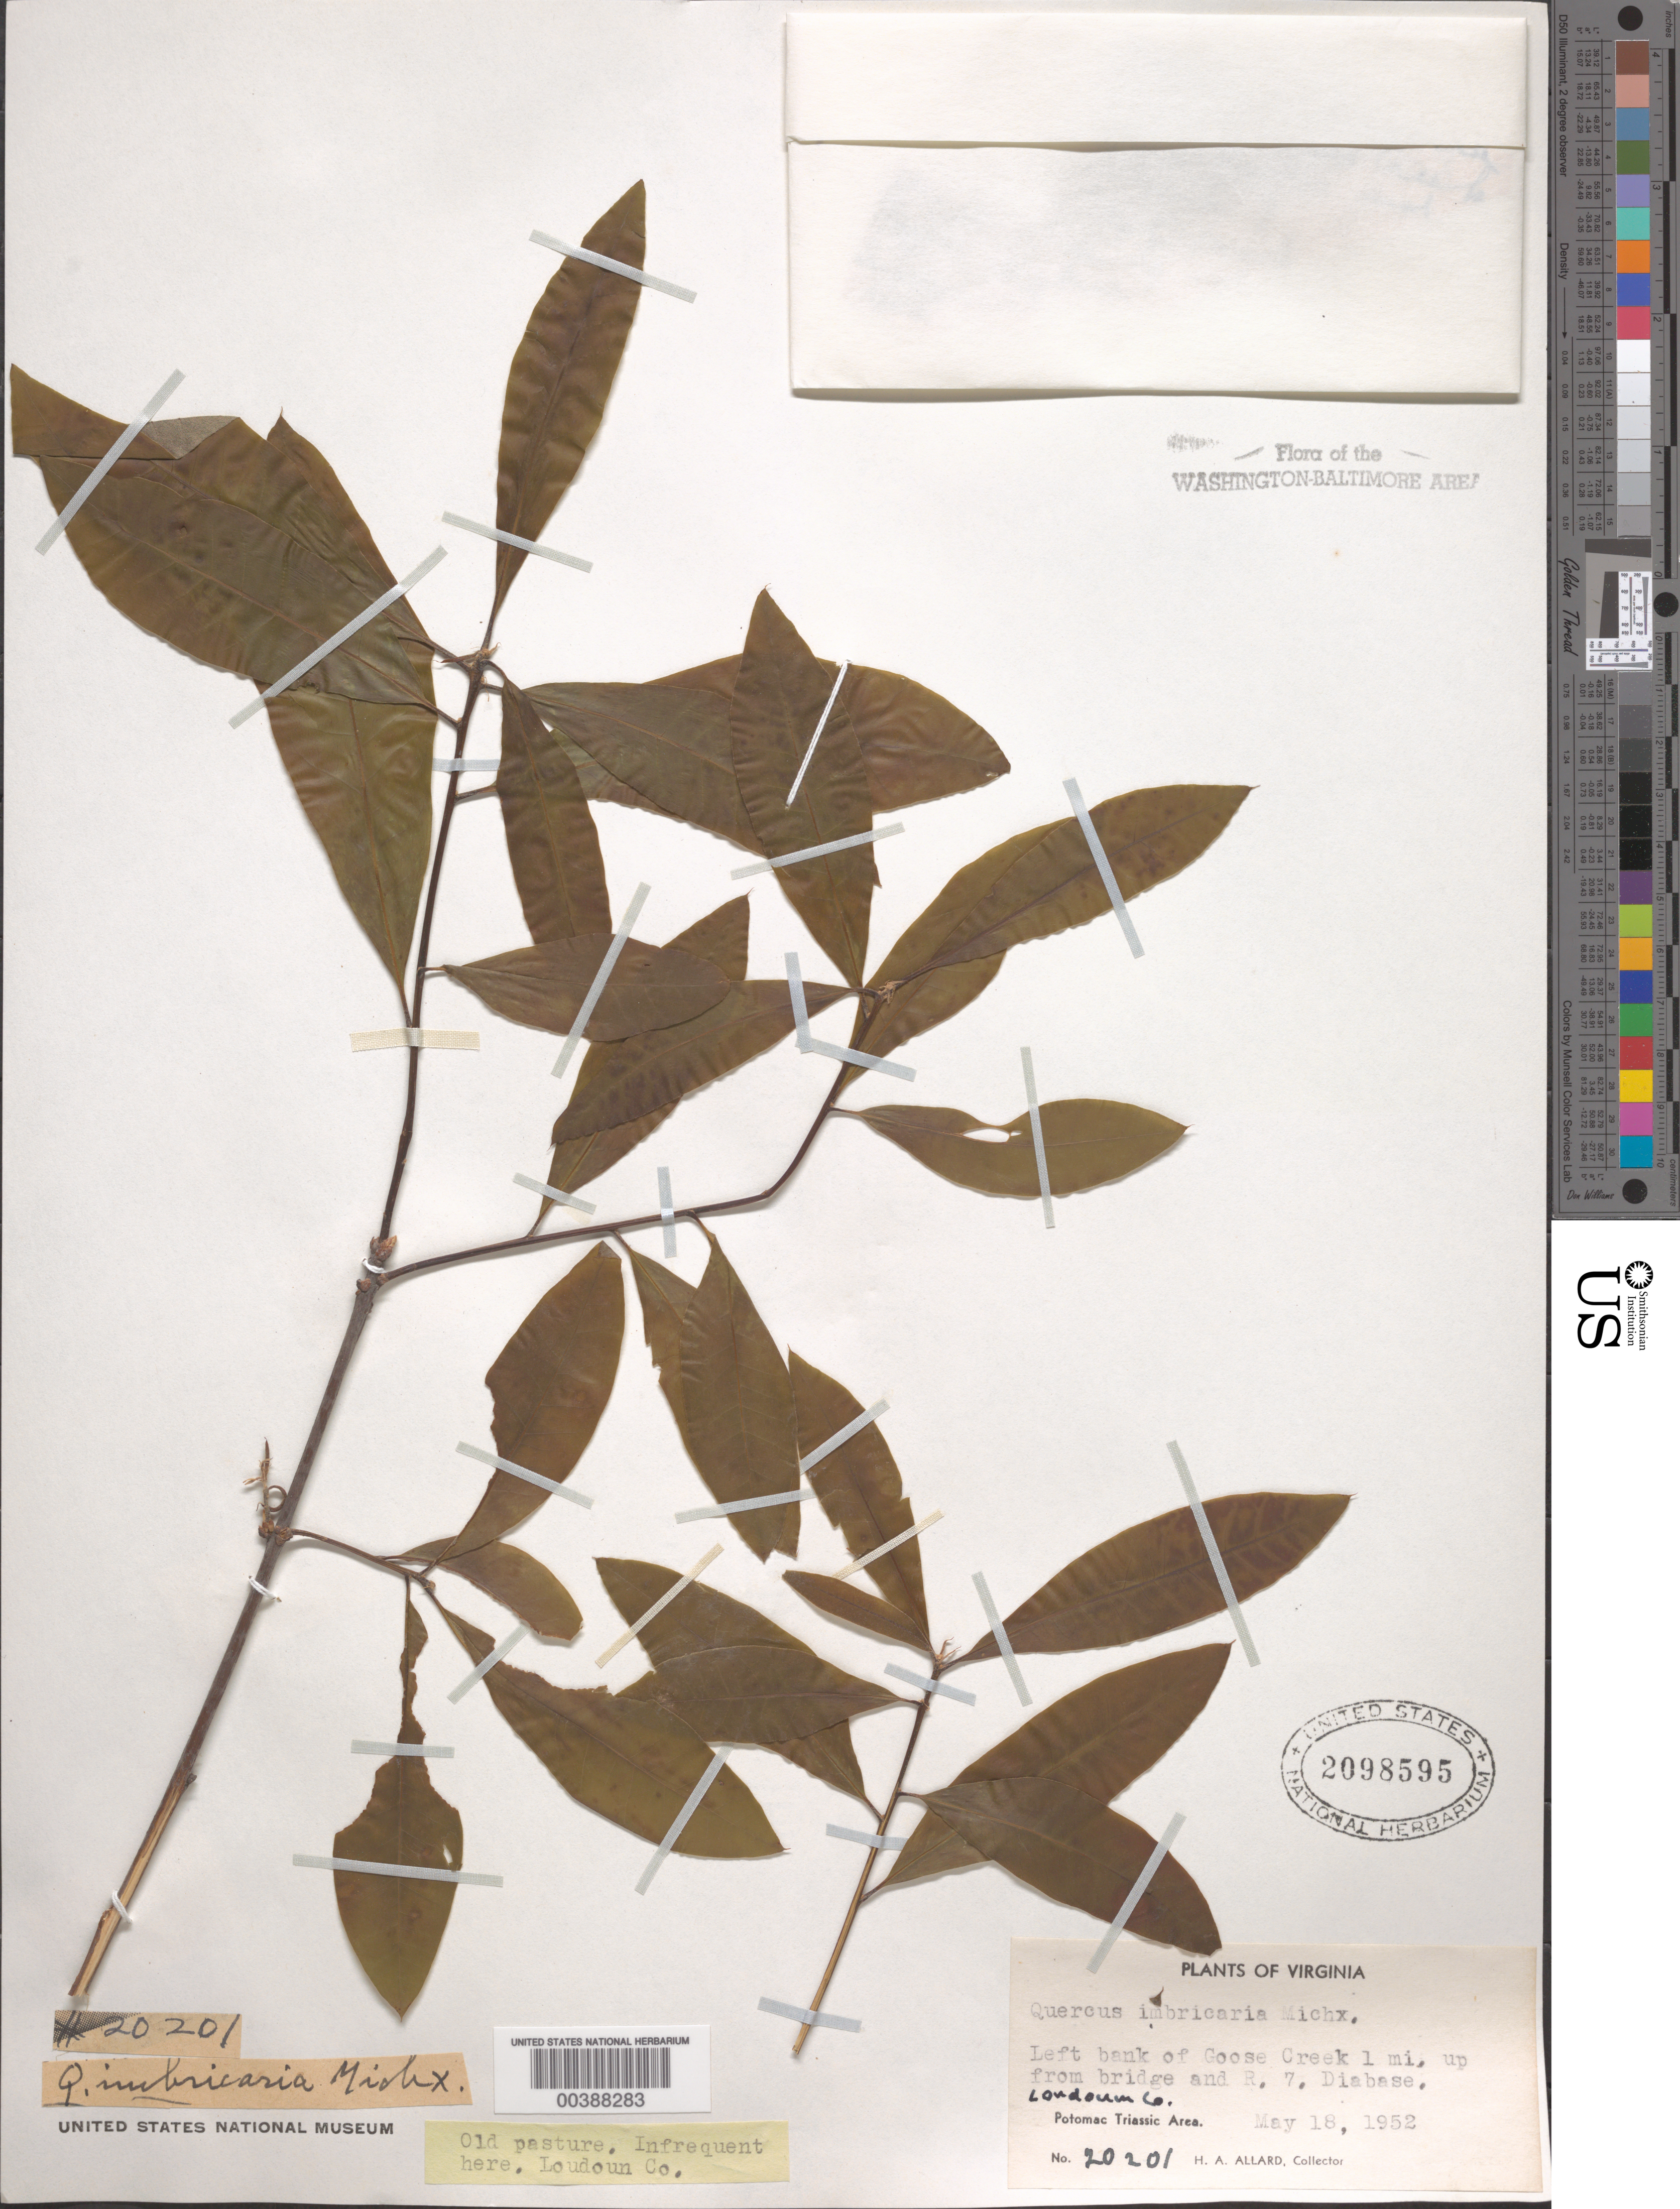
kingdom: Plantae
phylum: Tracheophyta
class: Magnoliopsida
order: Fagales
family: Fagaceae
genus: Quercus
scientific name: Quercus imbricaria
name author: Michx.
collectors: H. A. Allard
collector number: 20201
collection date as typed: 18 May 1952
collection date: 1952-05-18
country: United States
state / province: Virginia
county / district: Loudoun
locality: Upstream from Route 7 on Goose Creek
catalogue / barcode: US 2098595